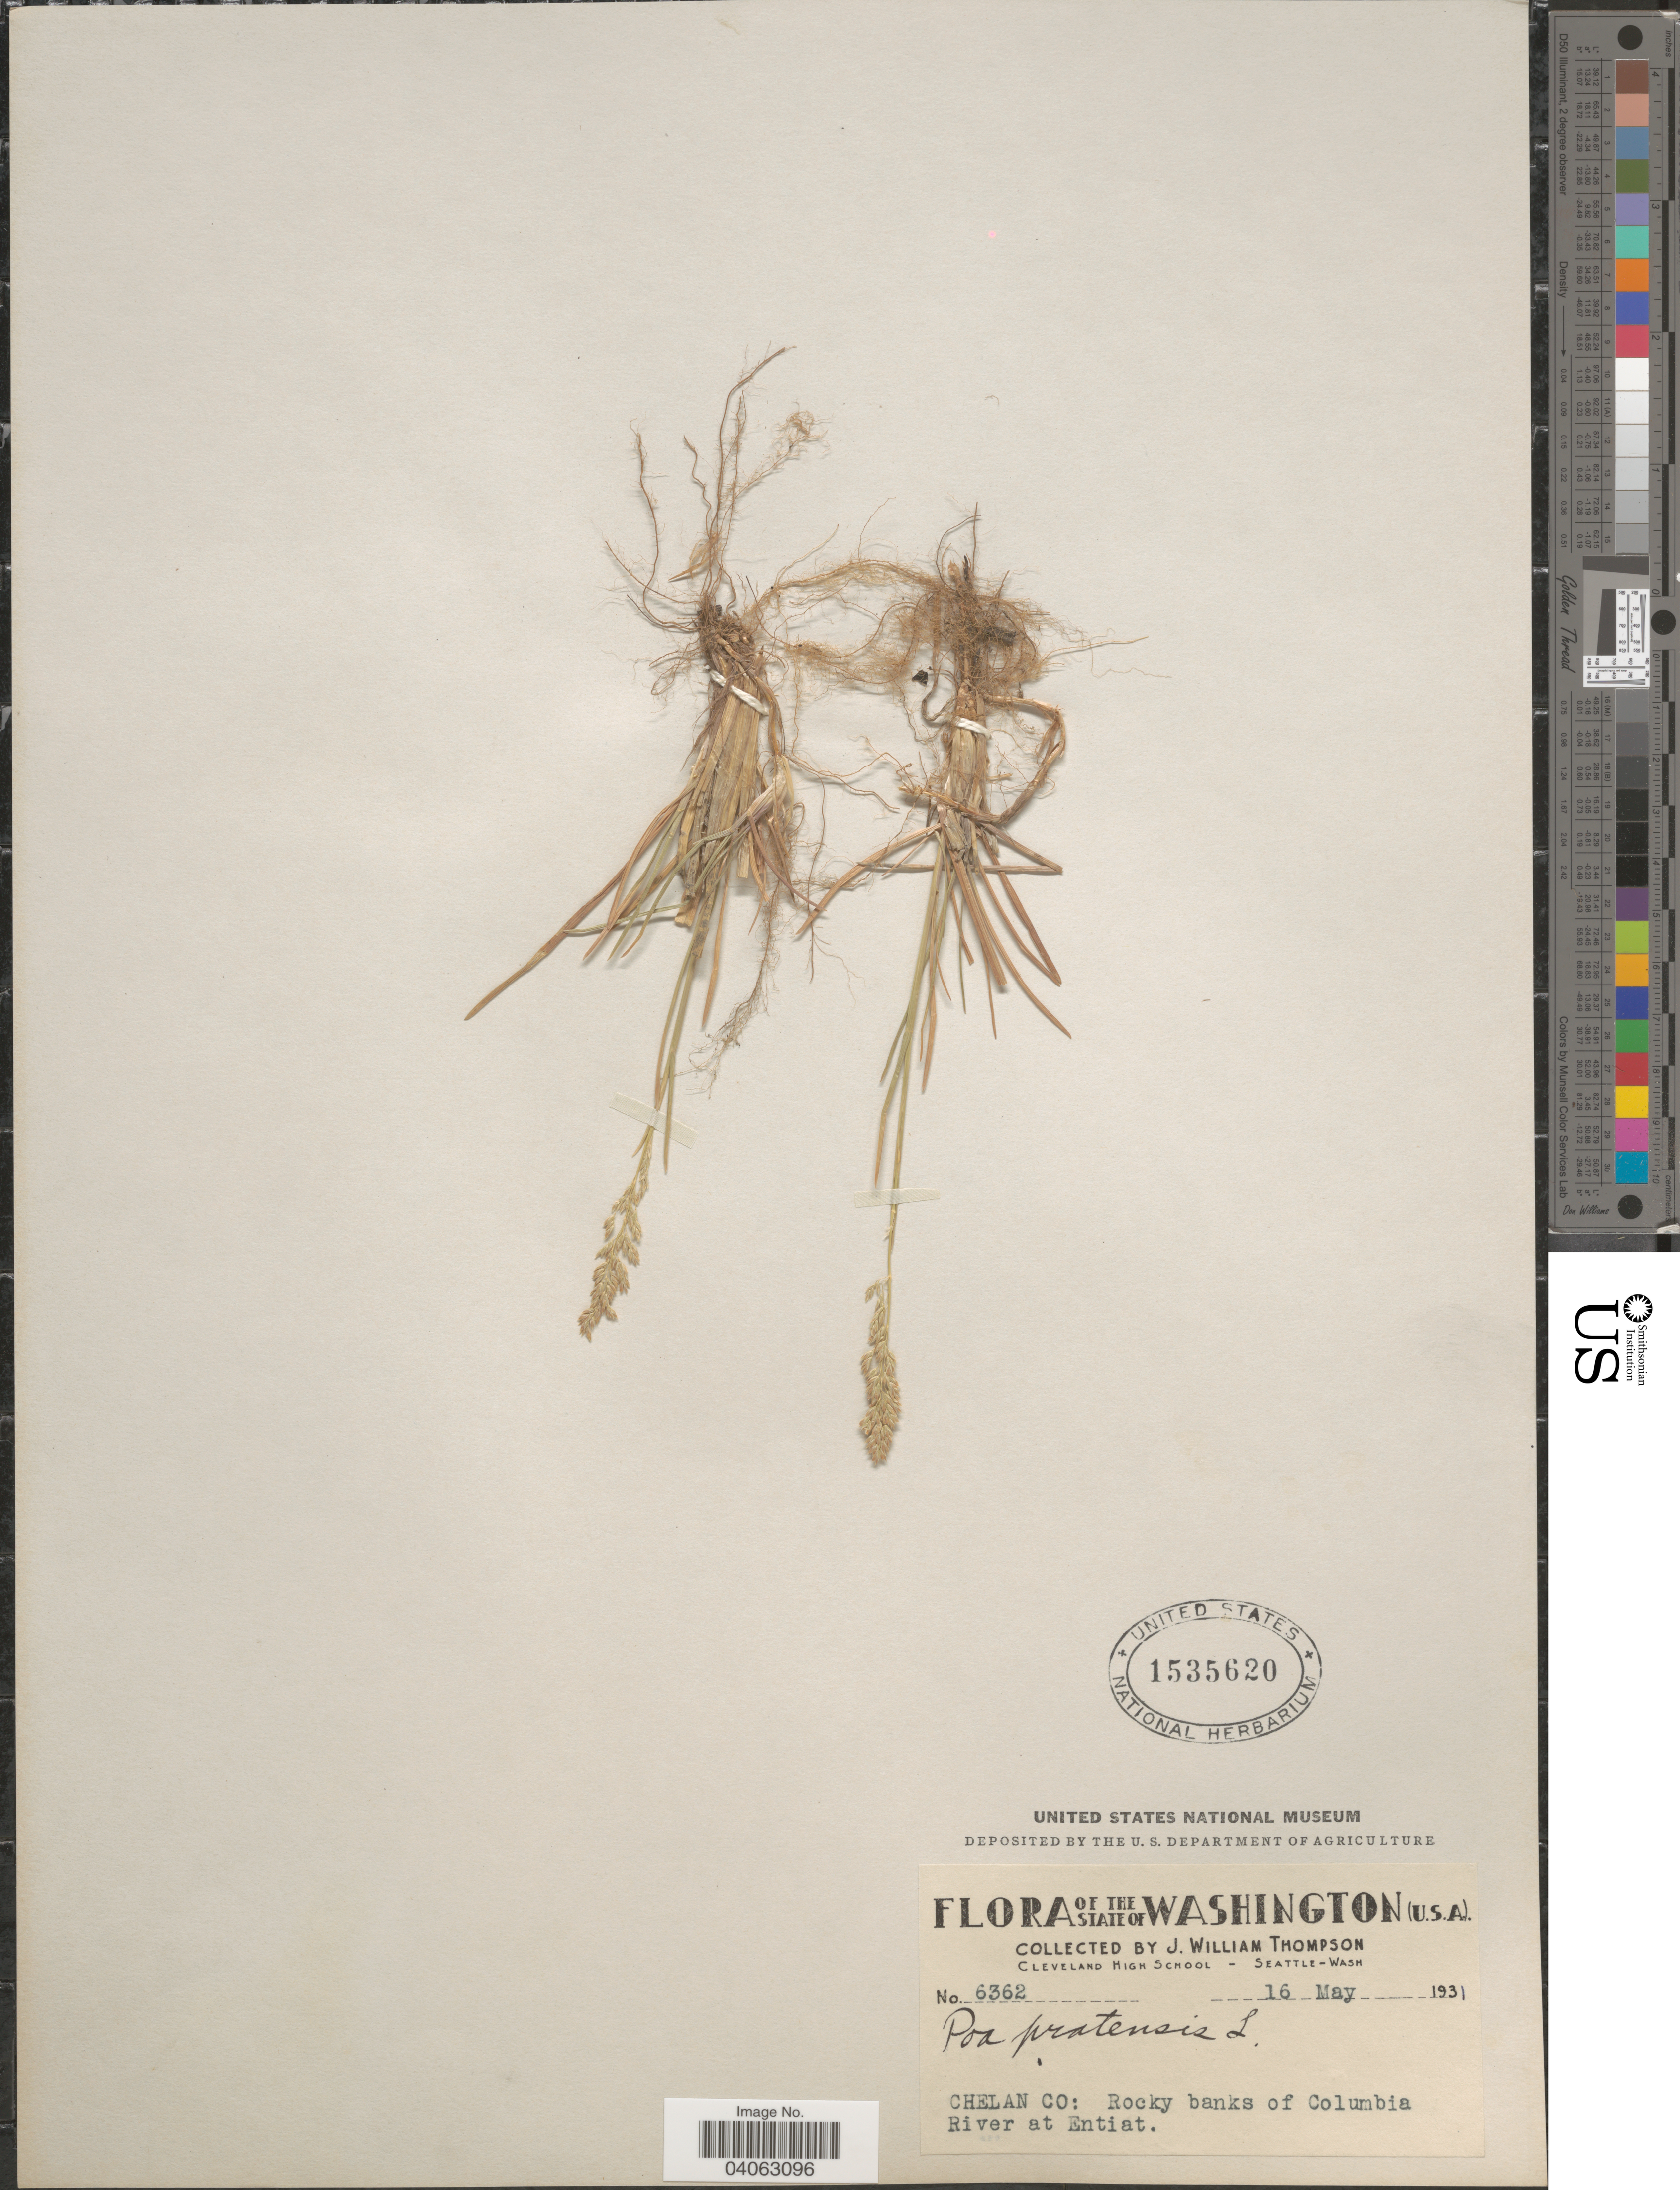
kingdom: Plantae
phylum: Tracheophyta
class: Liliopsida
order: Poales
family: Poaceae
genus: Poa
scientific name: Poa pratensis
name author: L.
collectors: J. W. Thompson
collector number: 6362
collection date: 1931-05-16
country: United States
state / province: Washington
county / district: Chelan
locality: Chelan Co: Rocky banks of Columbia River at Entiat.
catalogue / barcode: US 1535620